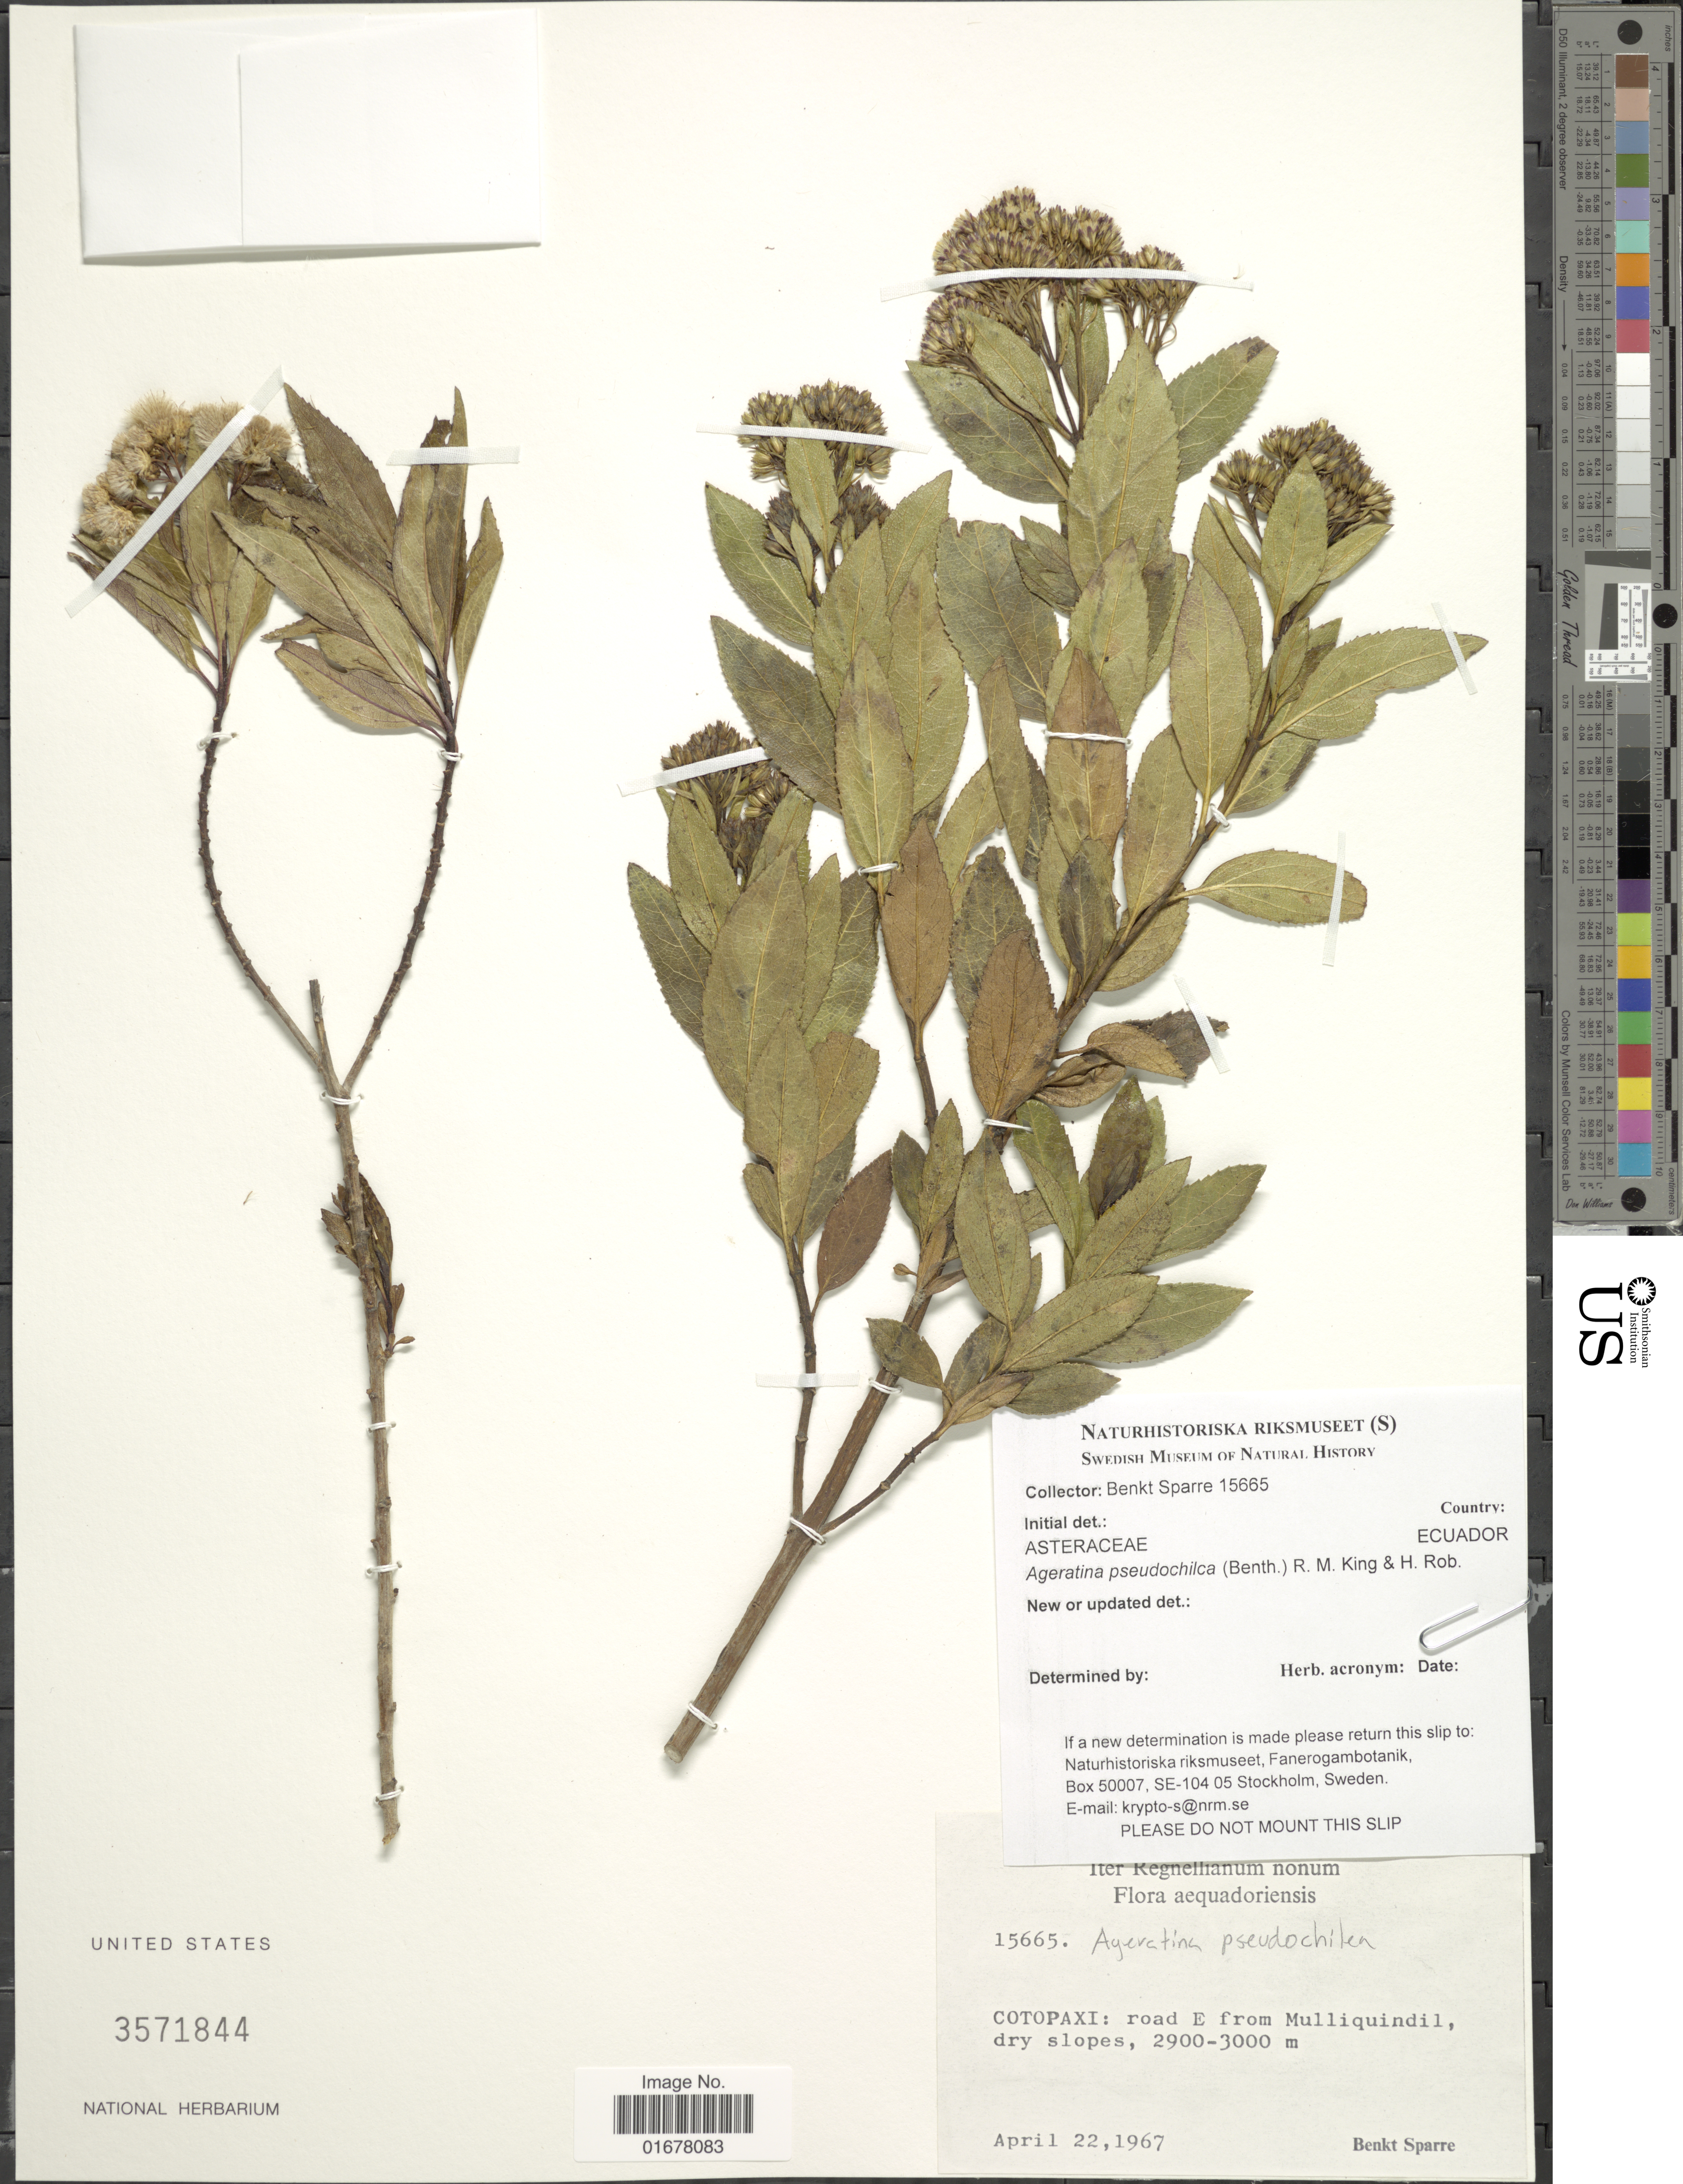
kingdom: Plantae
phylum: Tracheophyta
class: Magnoliopsida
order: Asterales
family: Asteraceae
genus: Ageratina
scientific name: Ageratina pseudochilca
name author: (Benth.) R.M. King & H. Rob.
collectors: B. Sparre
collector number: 15665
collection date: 1967-07-22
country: Ecuador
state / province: Cotopaxi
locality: Cotopaxi: road E from Mulliquindil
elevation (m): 2900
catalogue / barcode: US 3571844